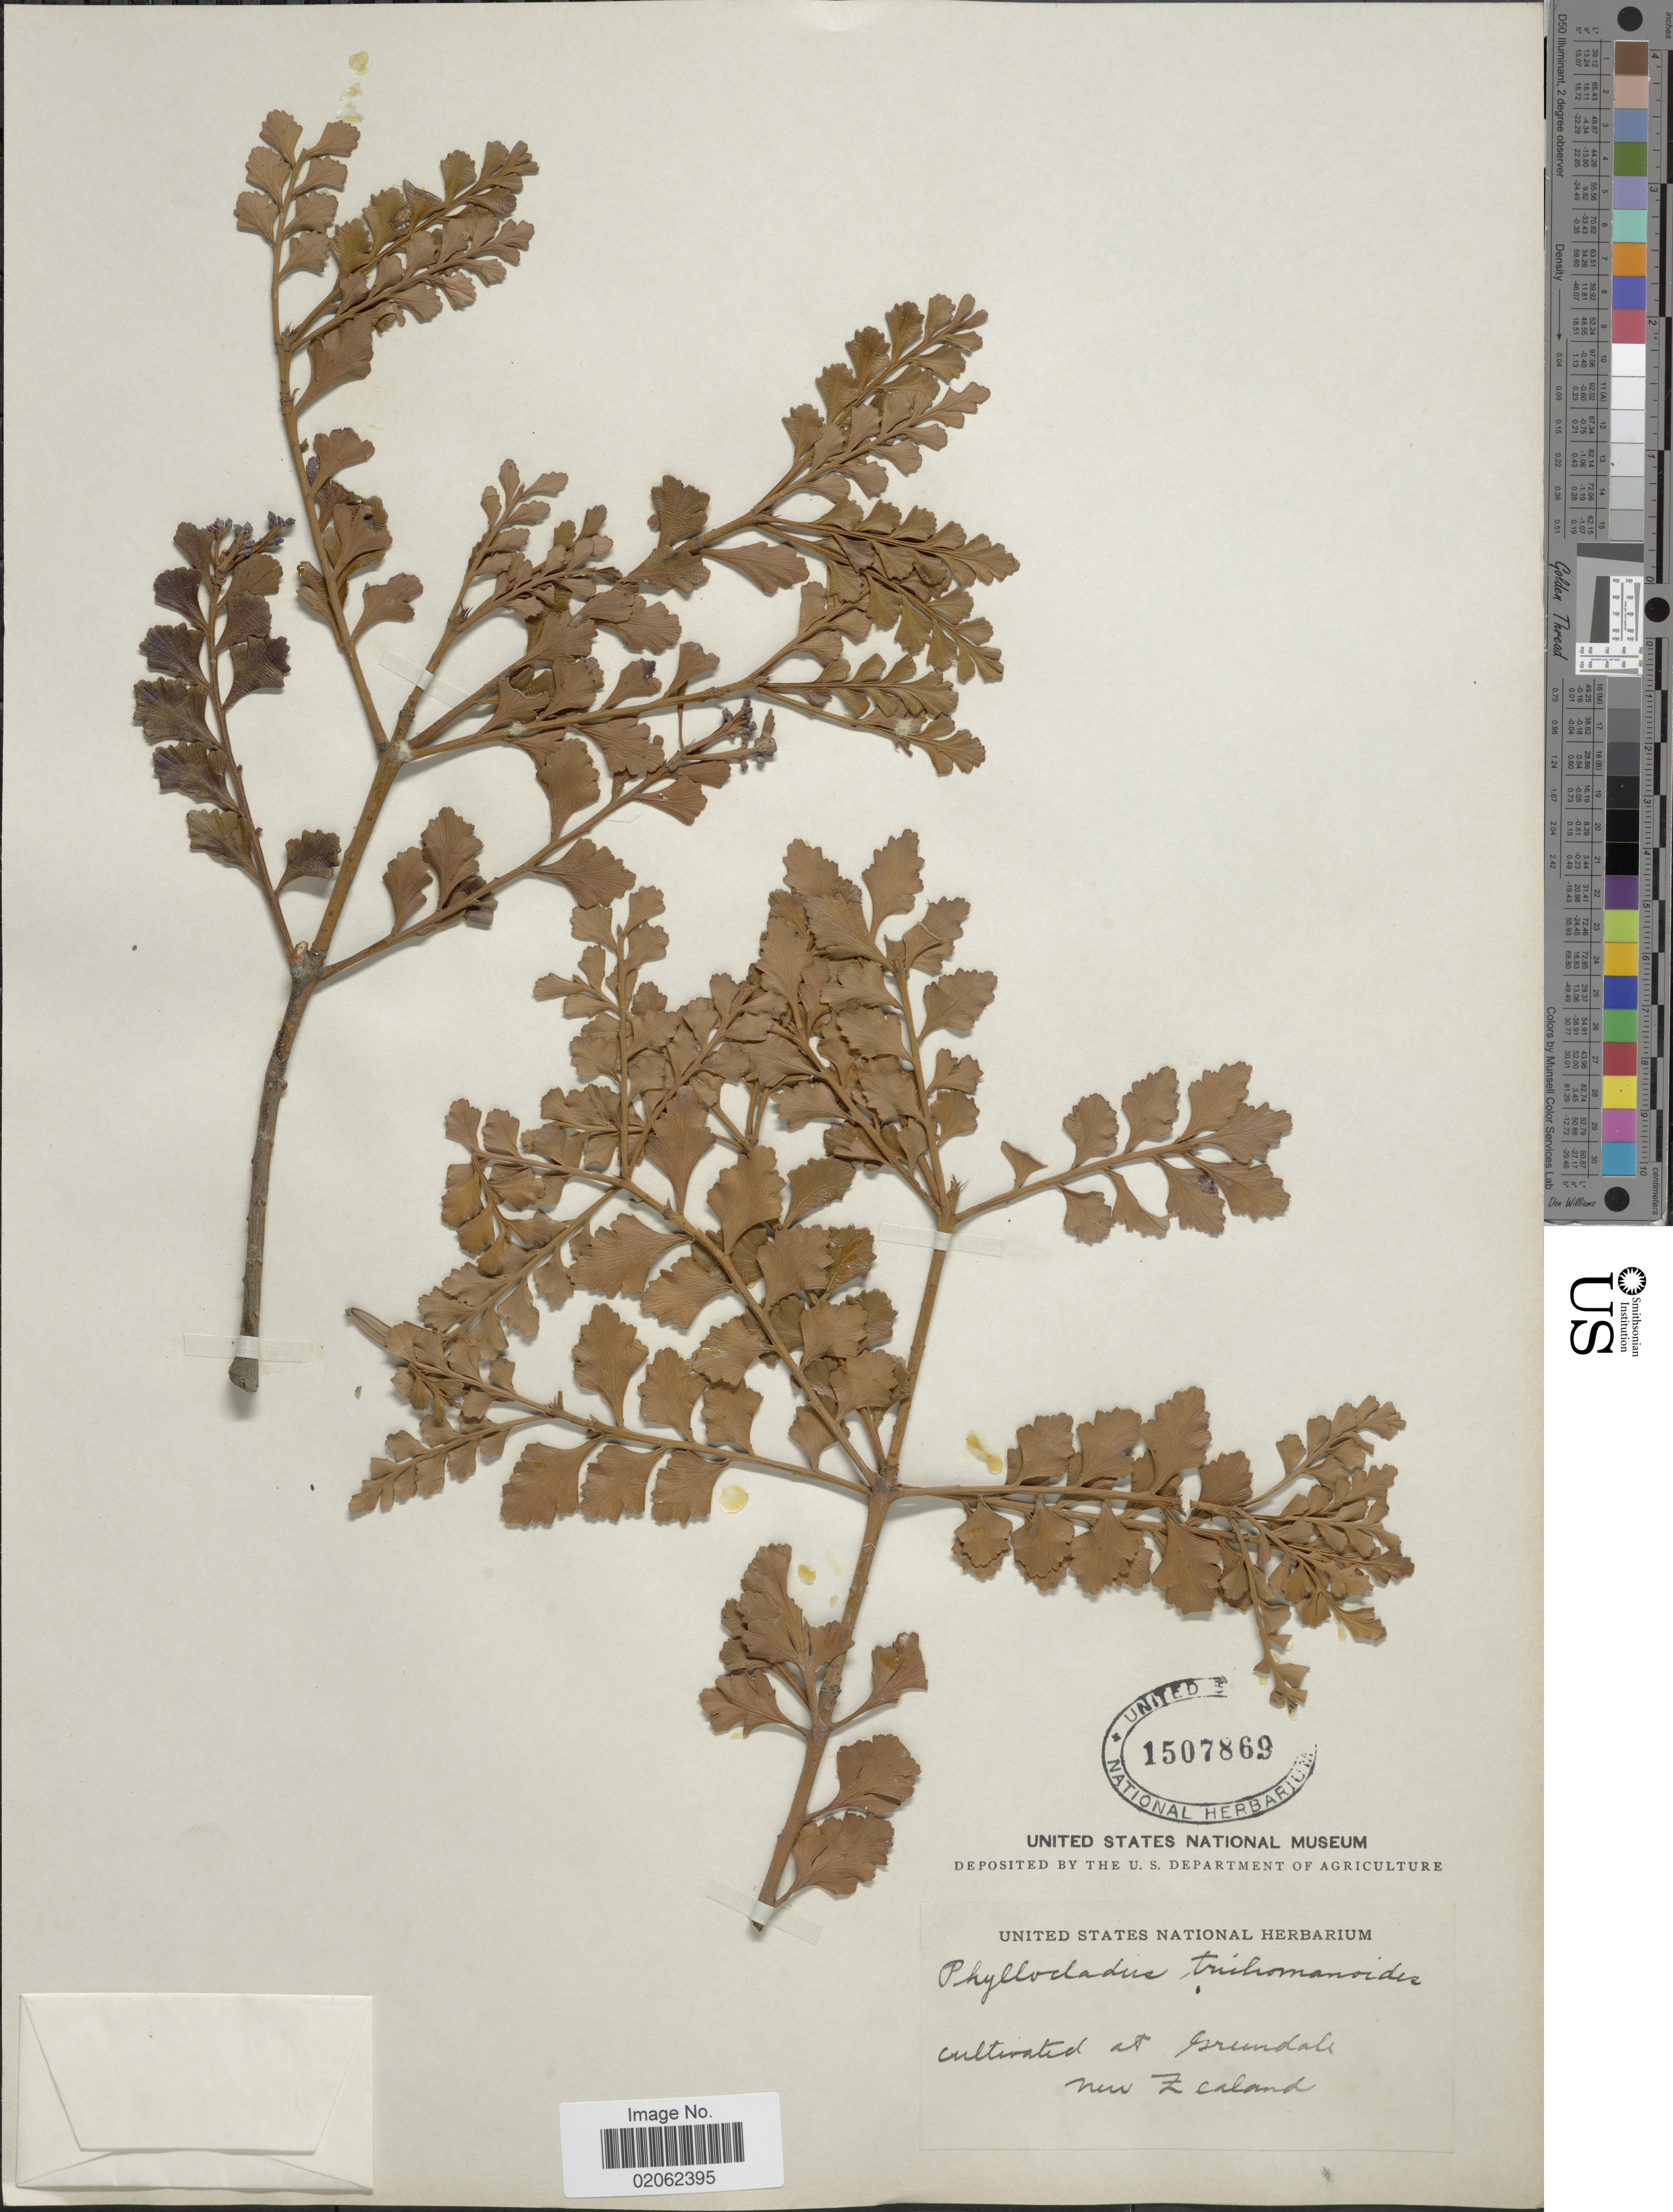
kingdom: Plantae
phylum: Tracheophyta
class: Pinopsida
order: Pinales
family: Phyllocladaceae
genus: Phyllocladus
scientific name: Phyllocladus trichomanoides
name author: D. Don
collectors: ex herb. United States National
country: New Zealand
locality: Cultivated at Greendale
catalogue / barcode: US 1507869